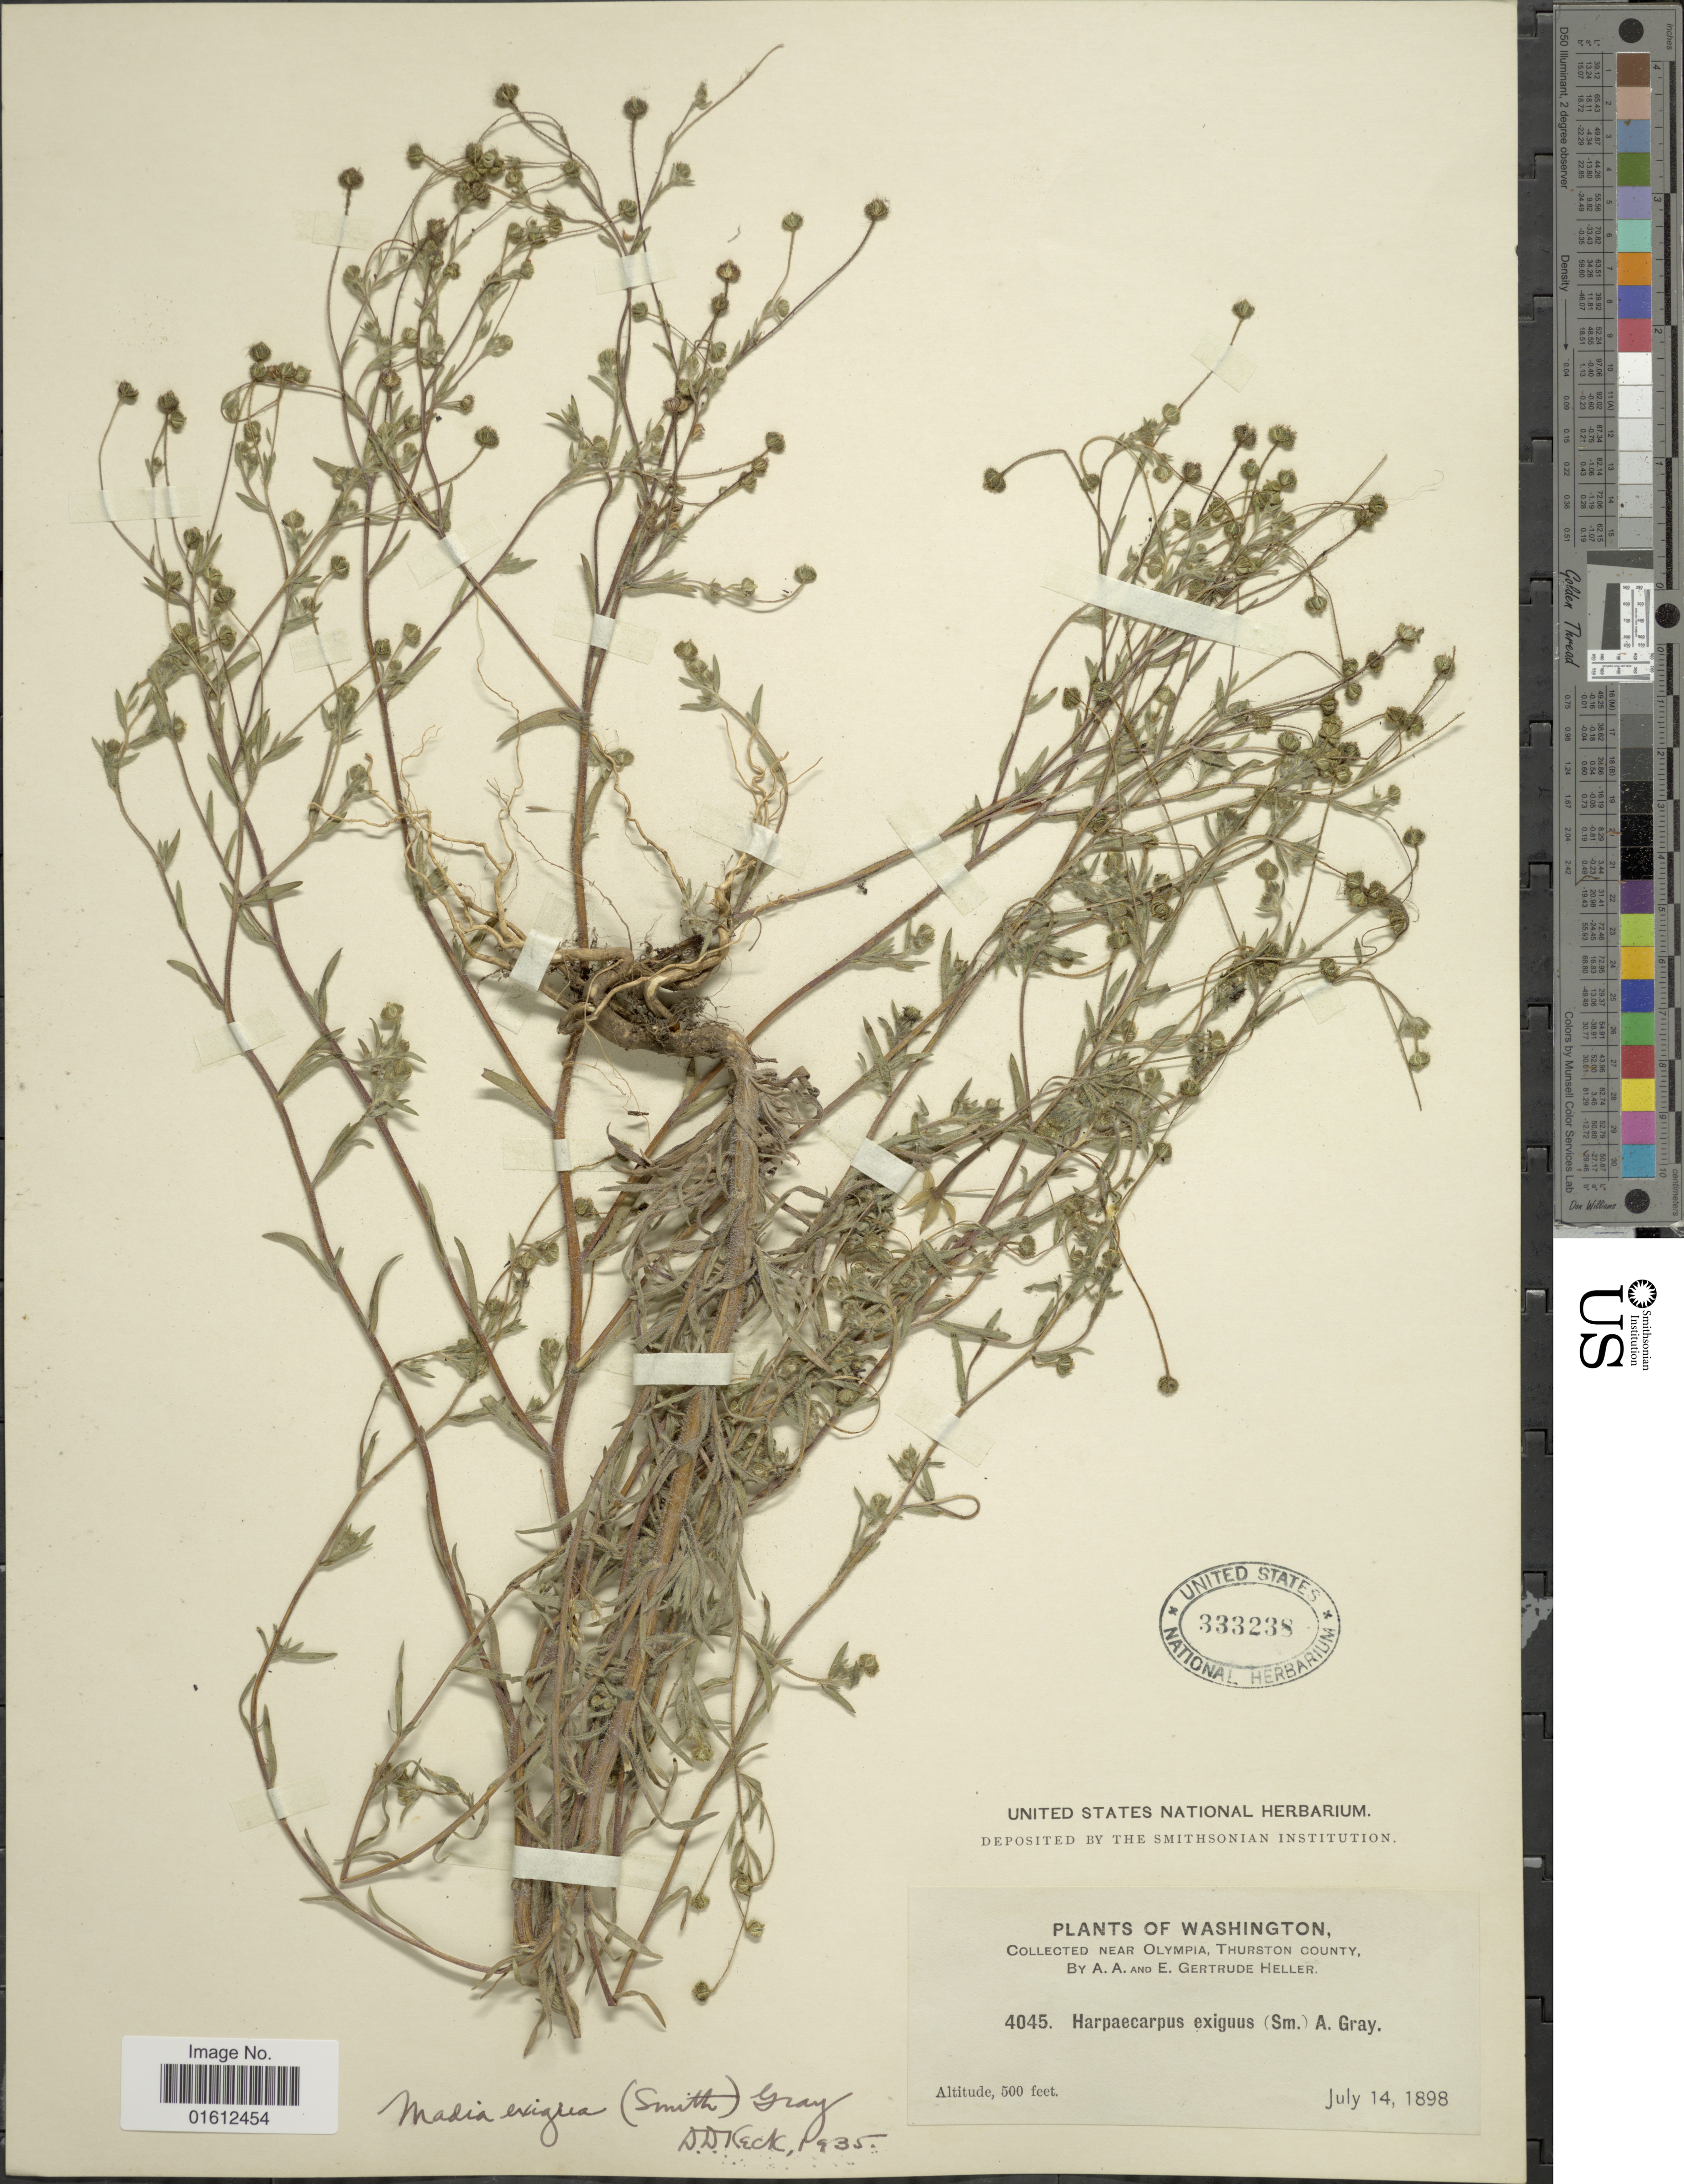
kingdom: Plantae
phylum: Tracheophyta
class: Magnoliopsida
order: Asterales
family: Asteraceae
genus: Madia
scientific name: Madia exigua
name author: (Sm.) A. Gray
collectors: A. A. Heller & E. G. Heller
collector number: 4045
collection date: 1898-07-14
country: United States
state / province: Washington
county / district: Thurston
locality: Near Olympia, Thurston County.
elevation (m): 152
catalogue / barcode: US 333238